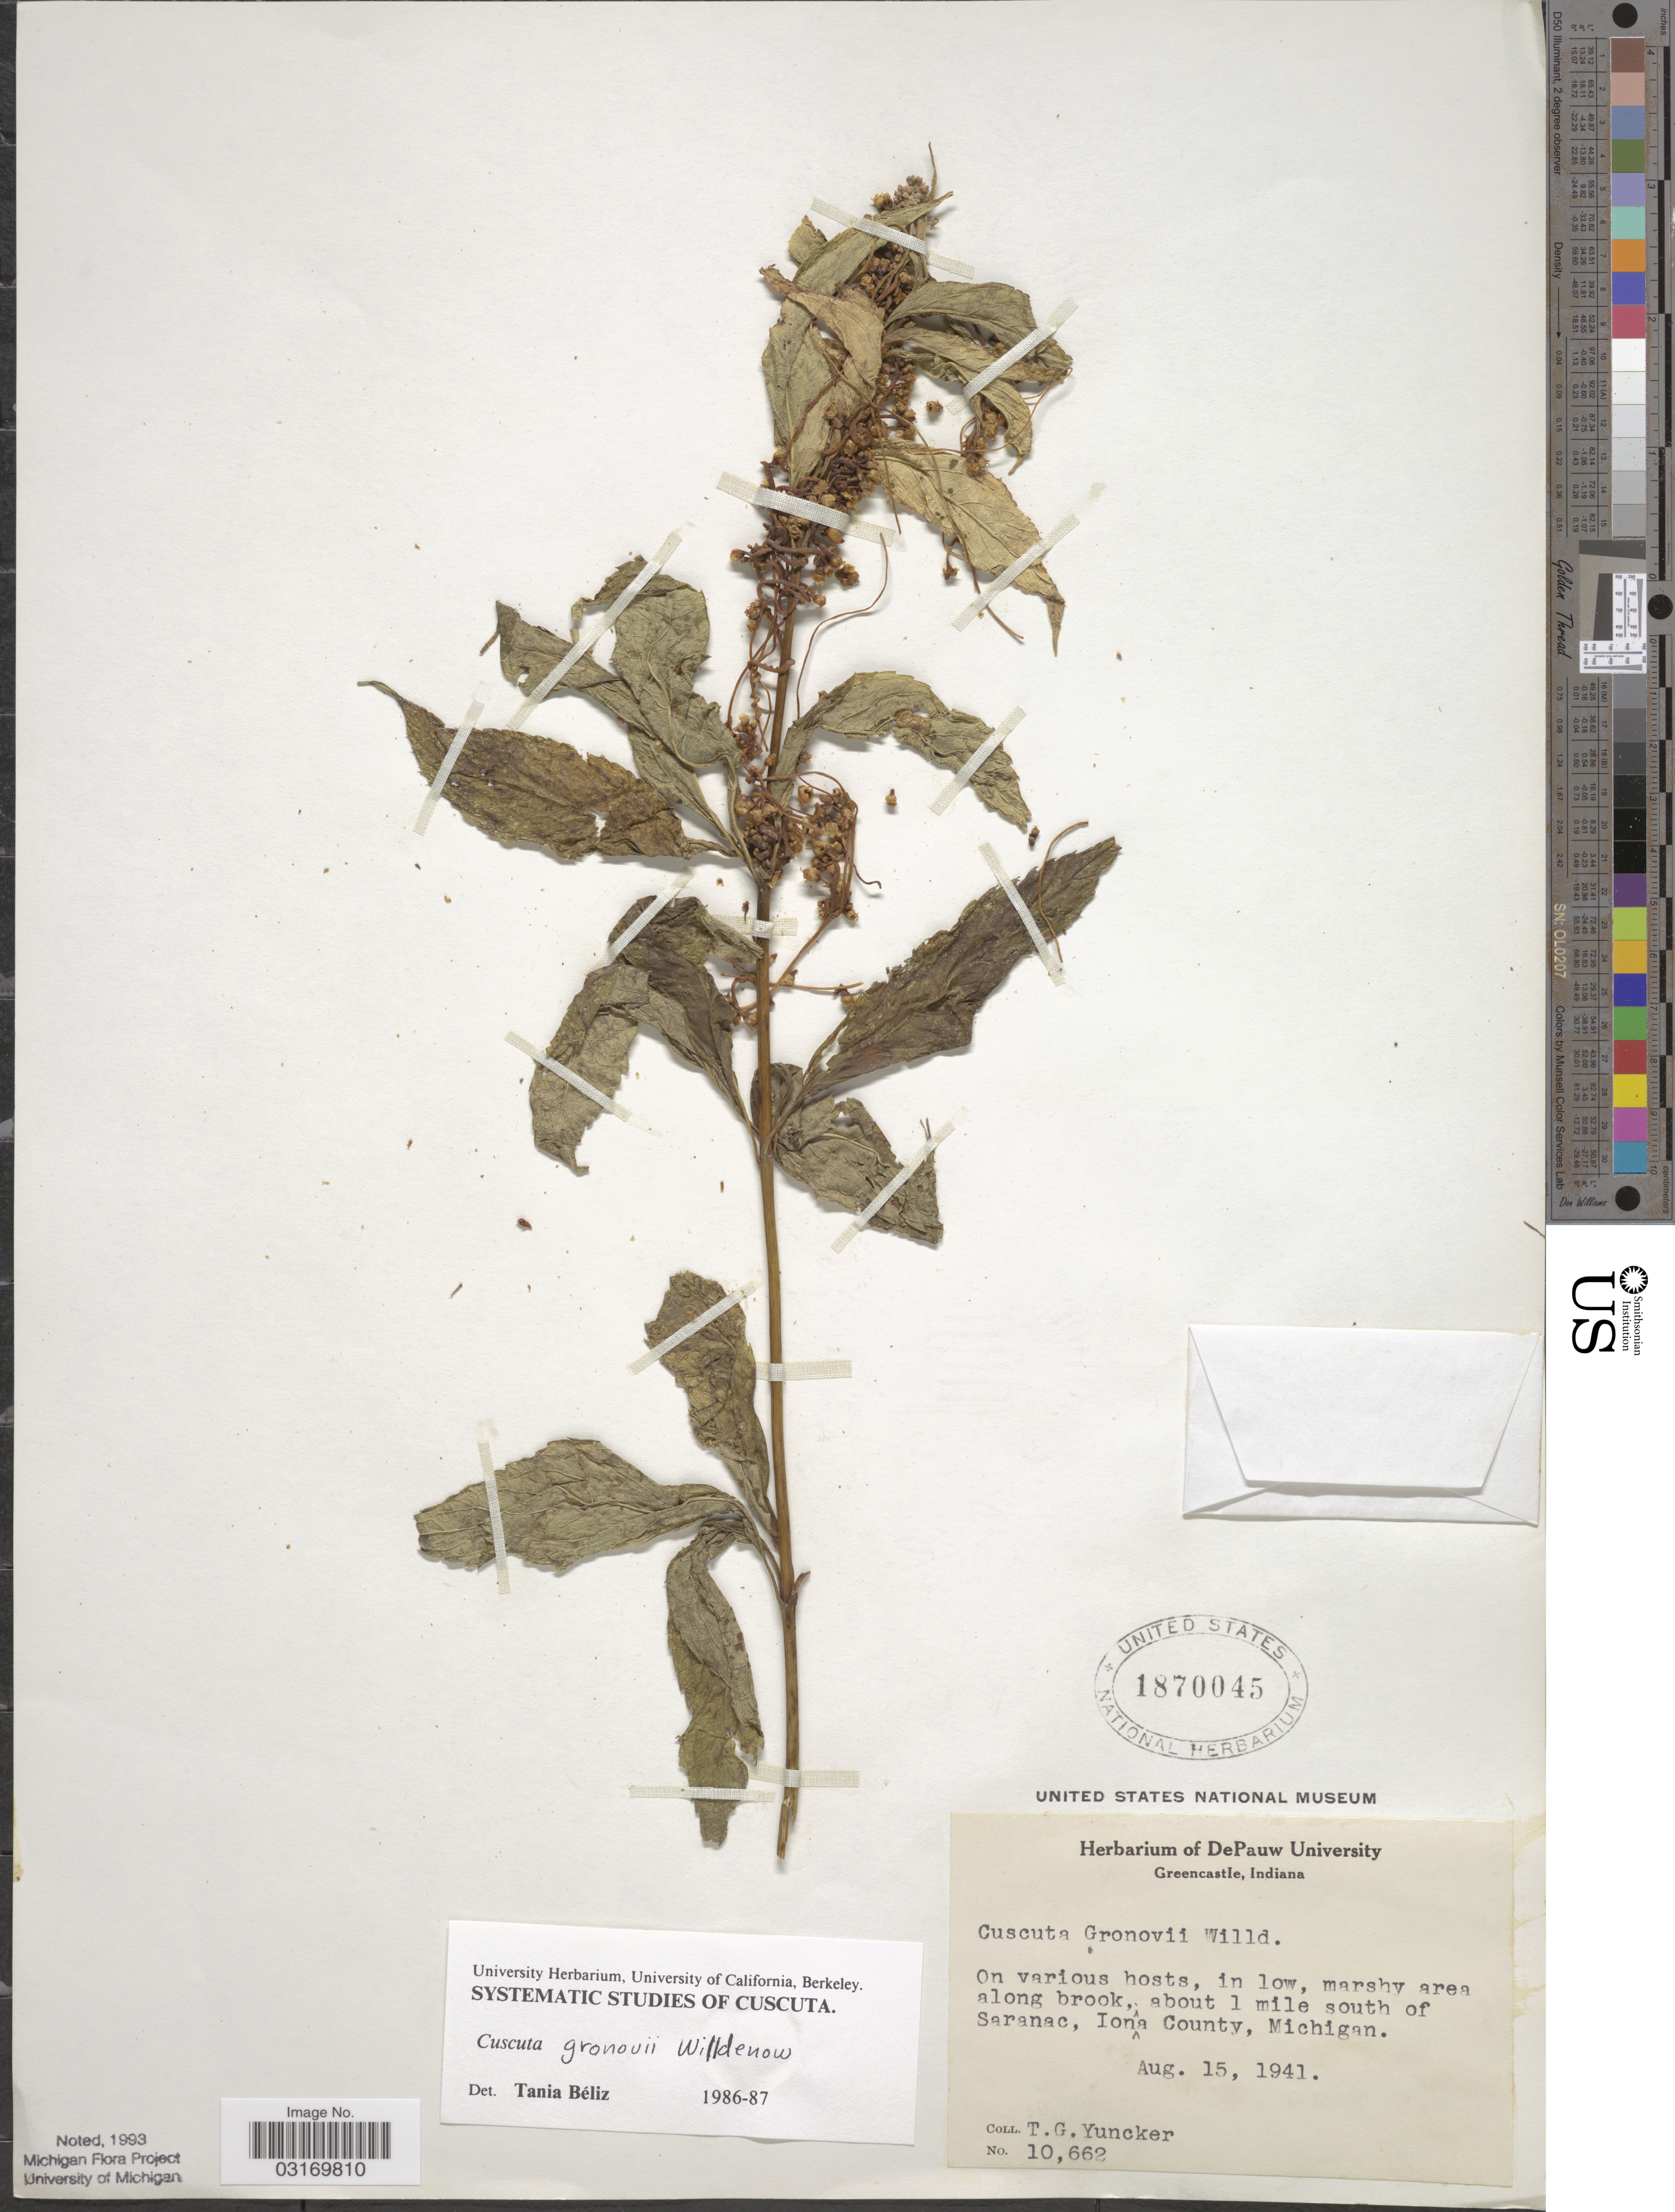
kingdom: Plantae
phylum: Tracheophyta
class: Magnoliopsida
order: Solanales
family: Convolvulaceae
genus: Cuscuta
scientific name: Cuscuta gronovii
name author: Willd. ex Schult.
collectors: T. G. Yuncker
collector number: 10662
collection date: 1941-08-15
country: United States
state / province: Michigan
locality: About 1 mile south of Saranac, Iona County.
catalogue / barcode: US 1870045